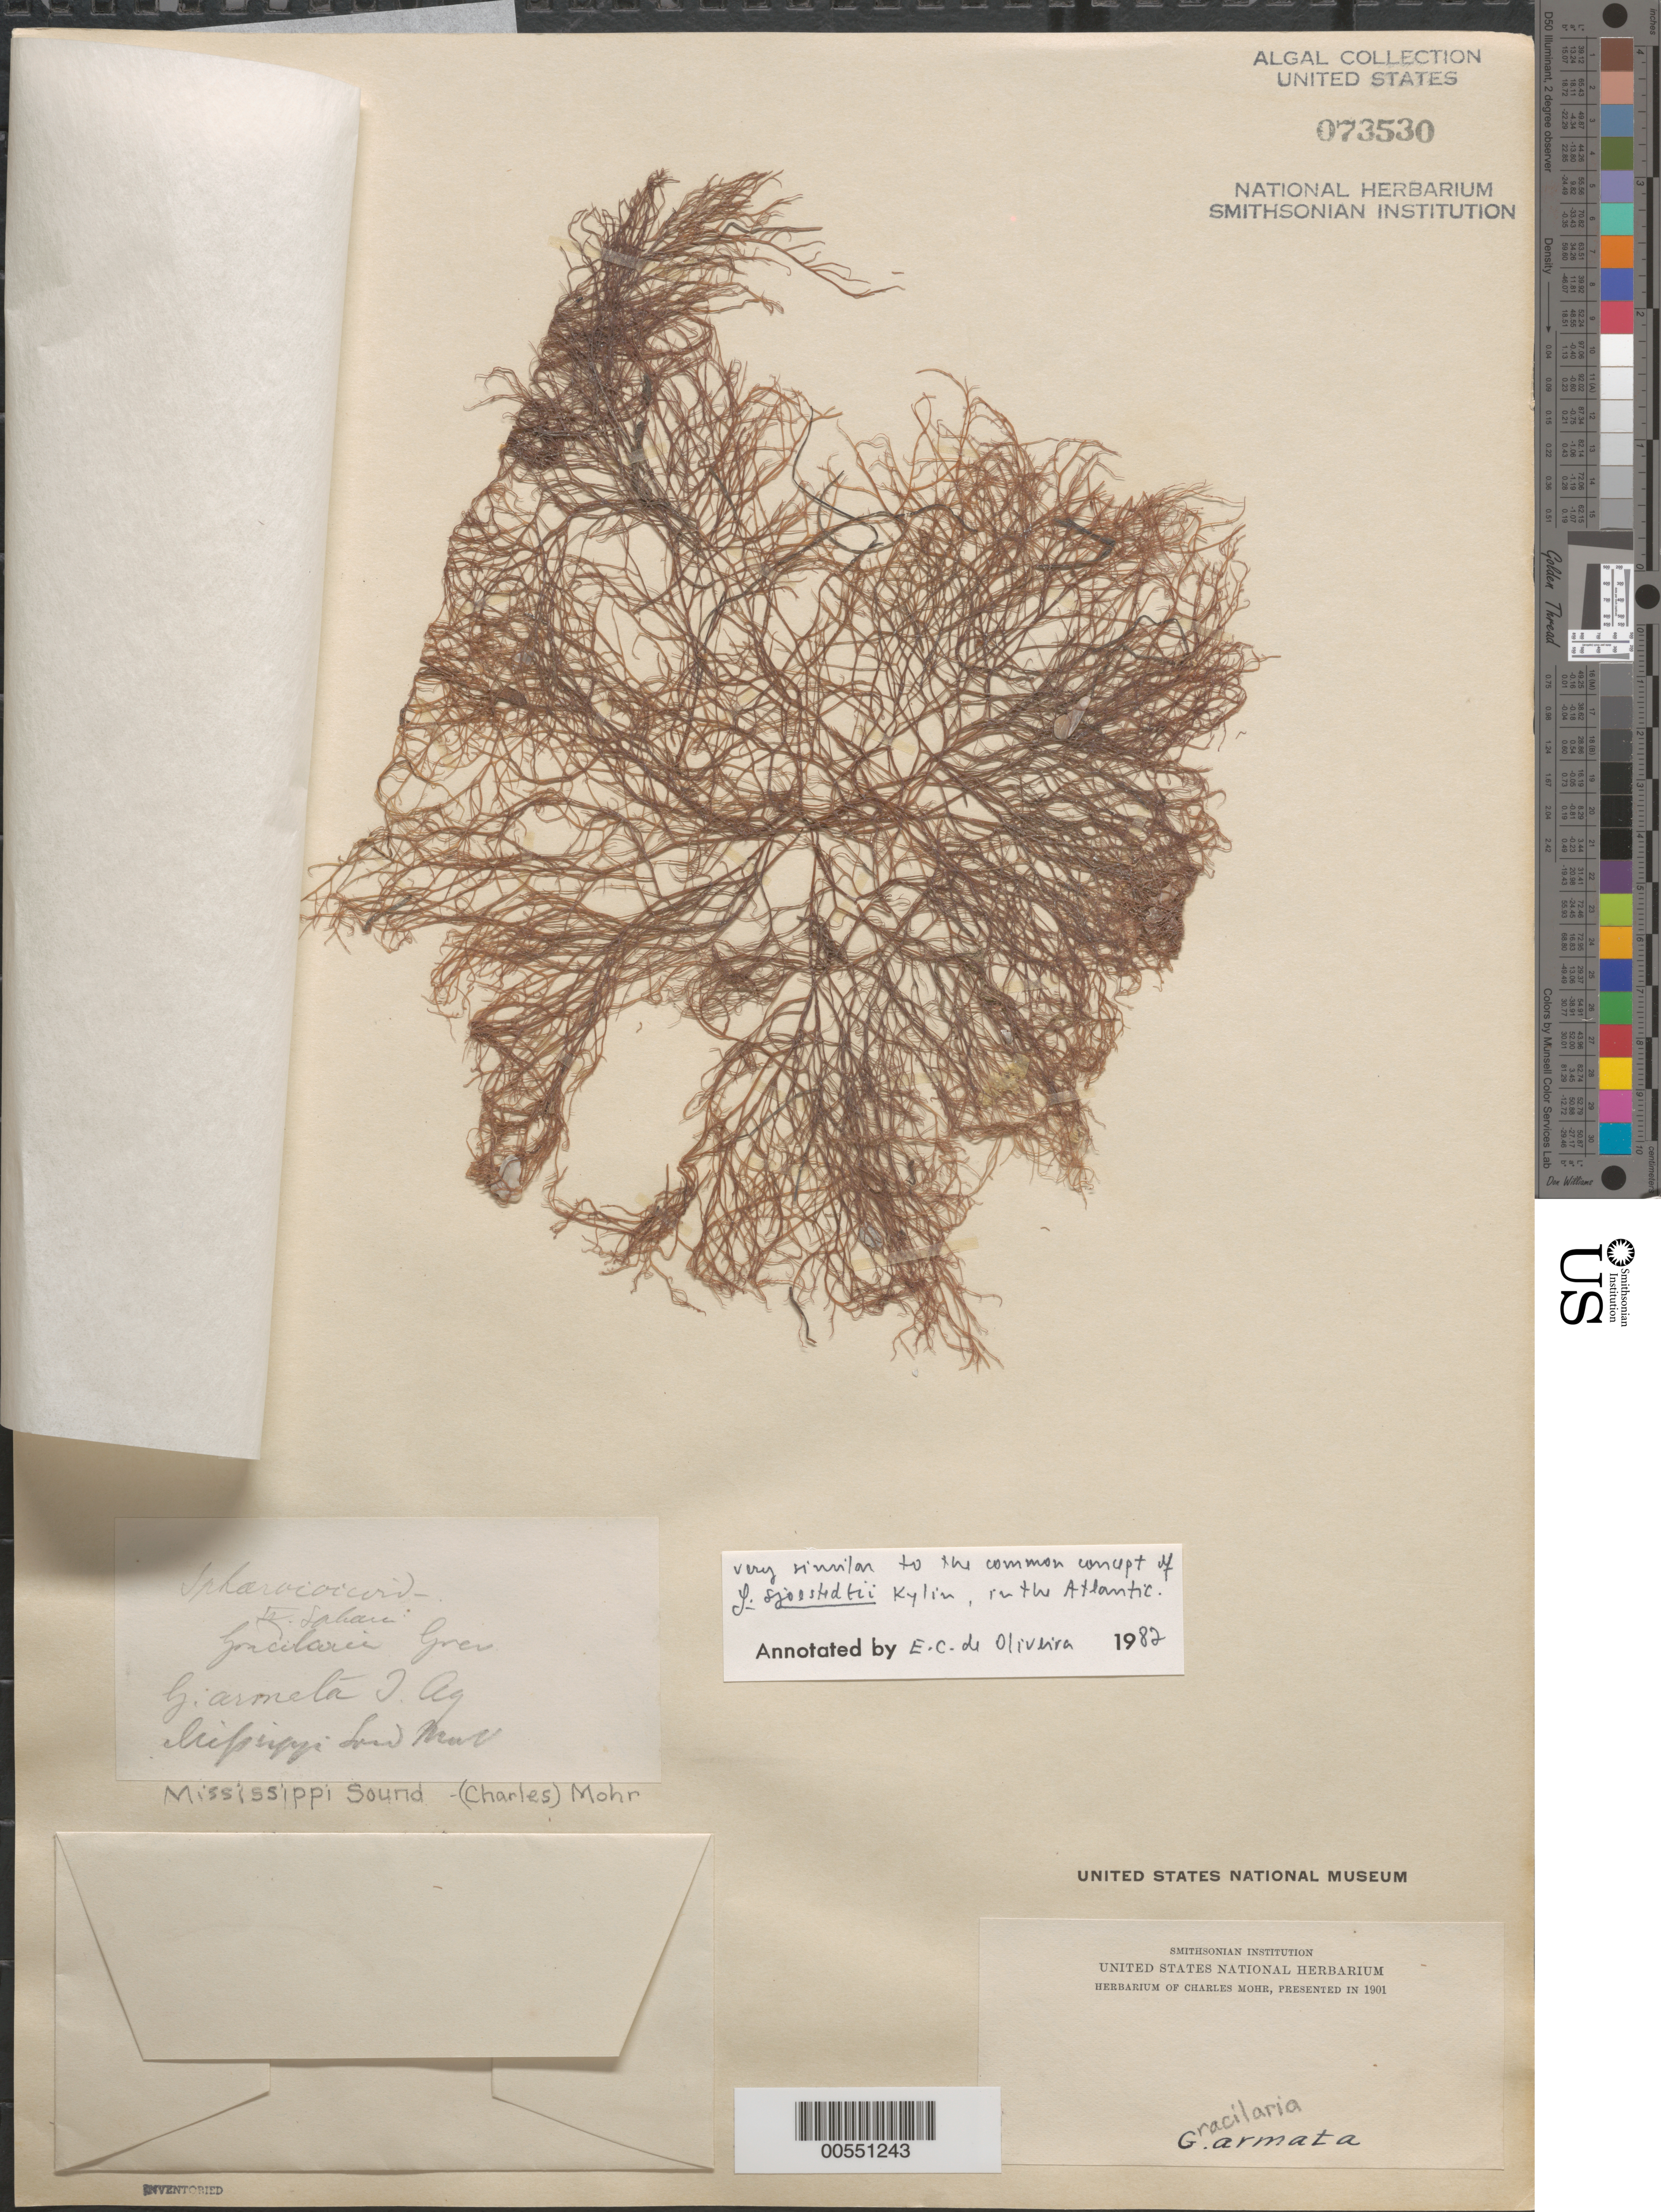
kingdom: Plantae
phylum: Rhodophyta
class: Florideophyceae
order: Gracilariales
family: Gracilariaceae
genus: Gracilaria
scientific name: Gracilaria armata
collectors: C. T. Mohr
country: United States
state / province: Alabama / Mississippi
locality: Mississippi Sound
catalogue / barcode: US 73530